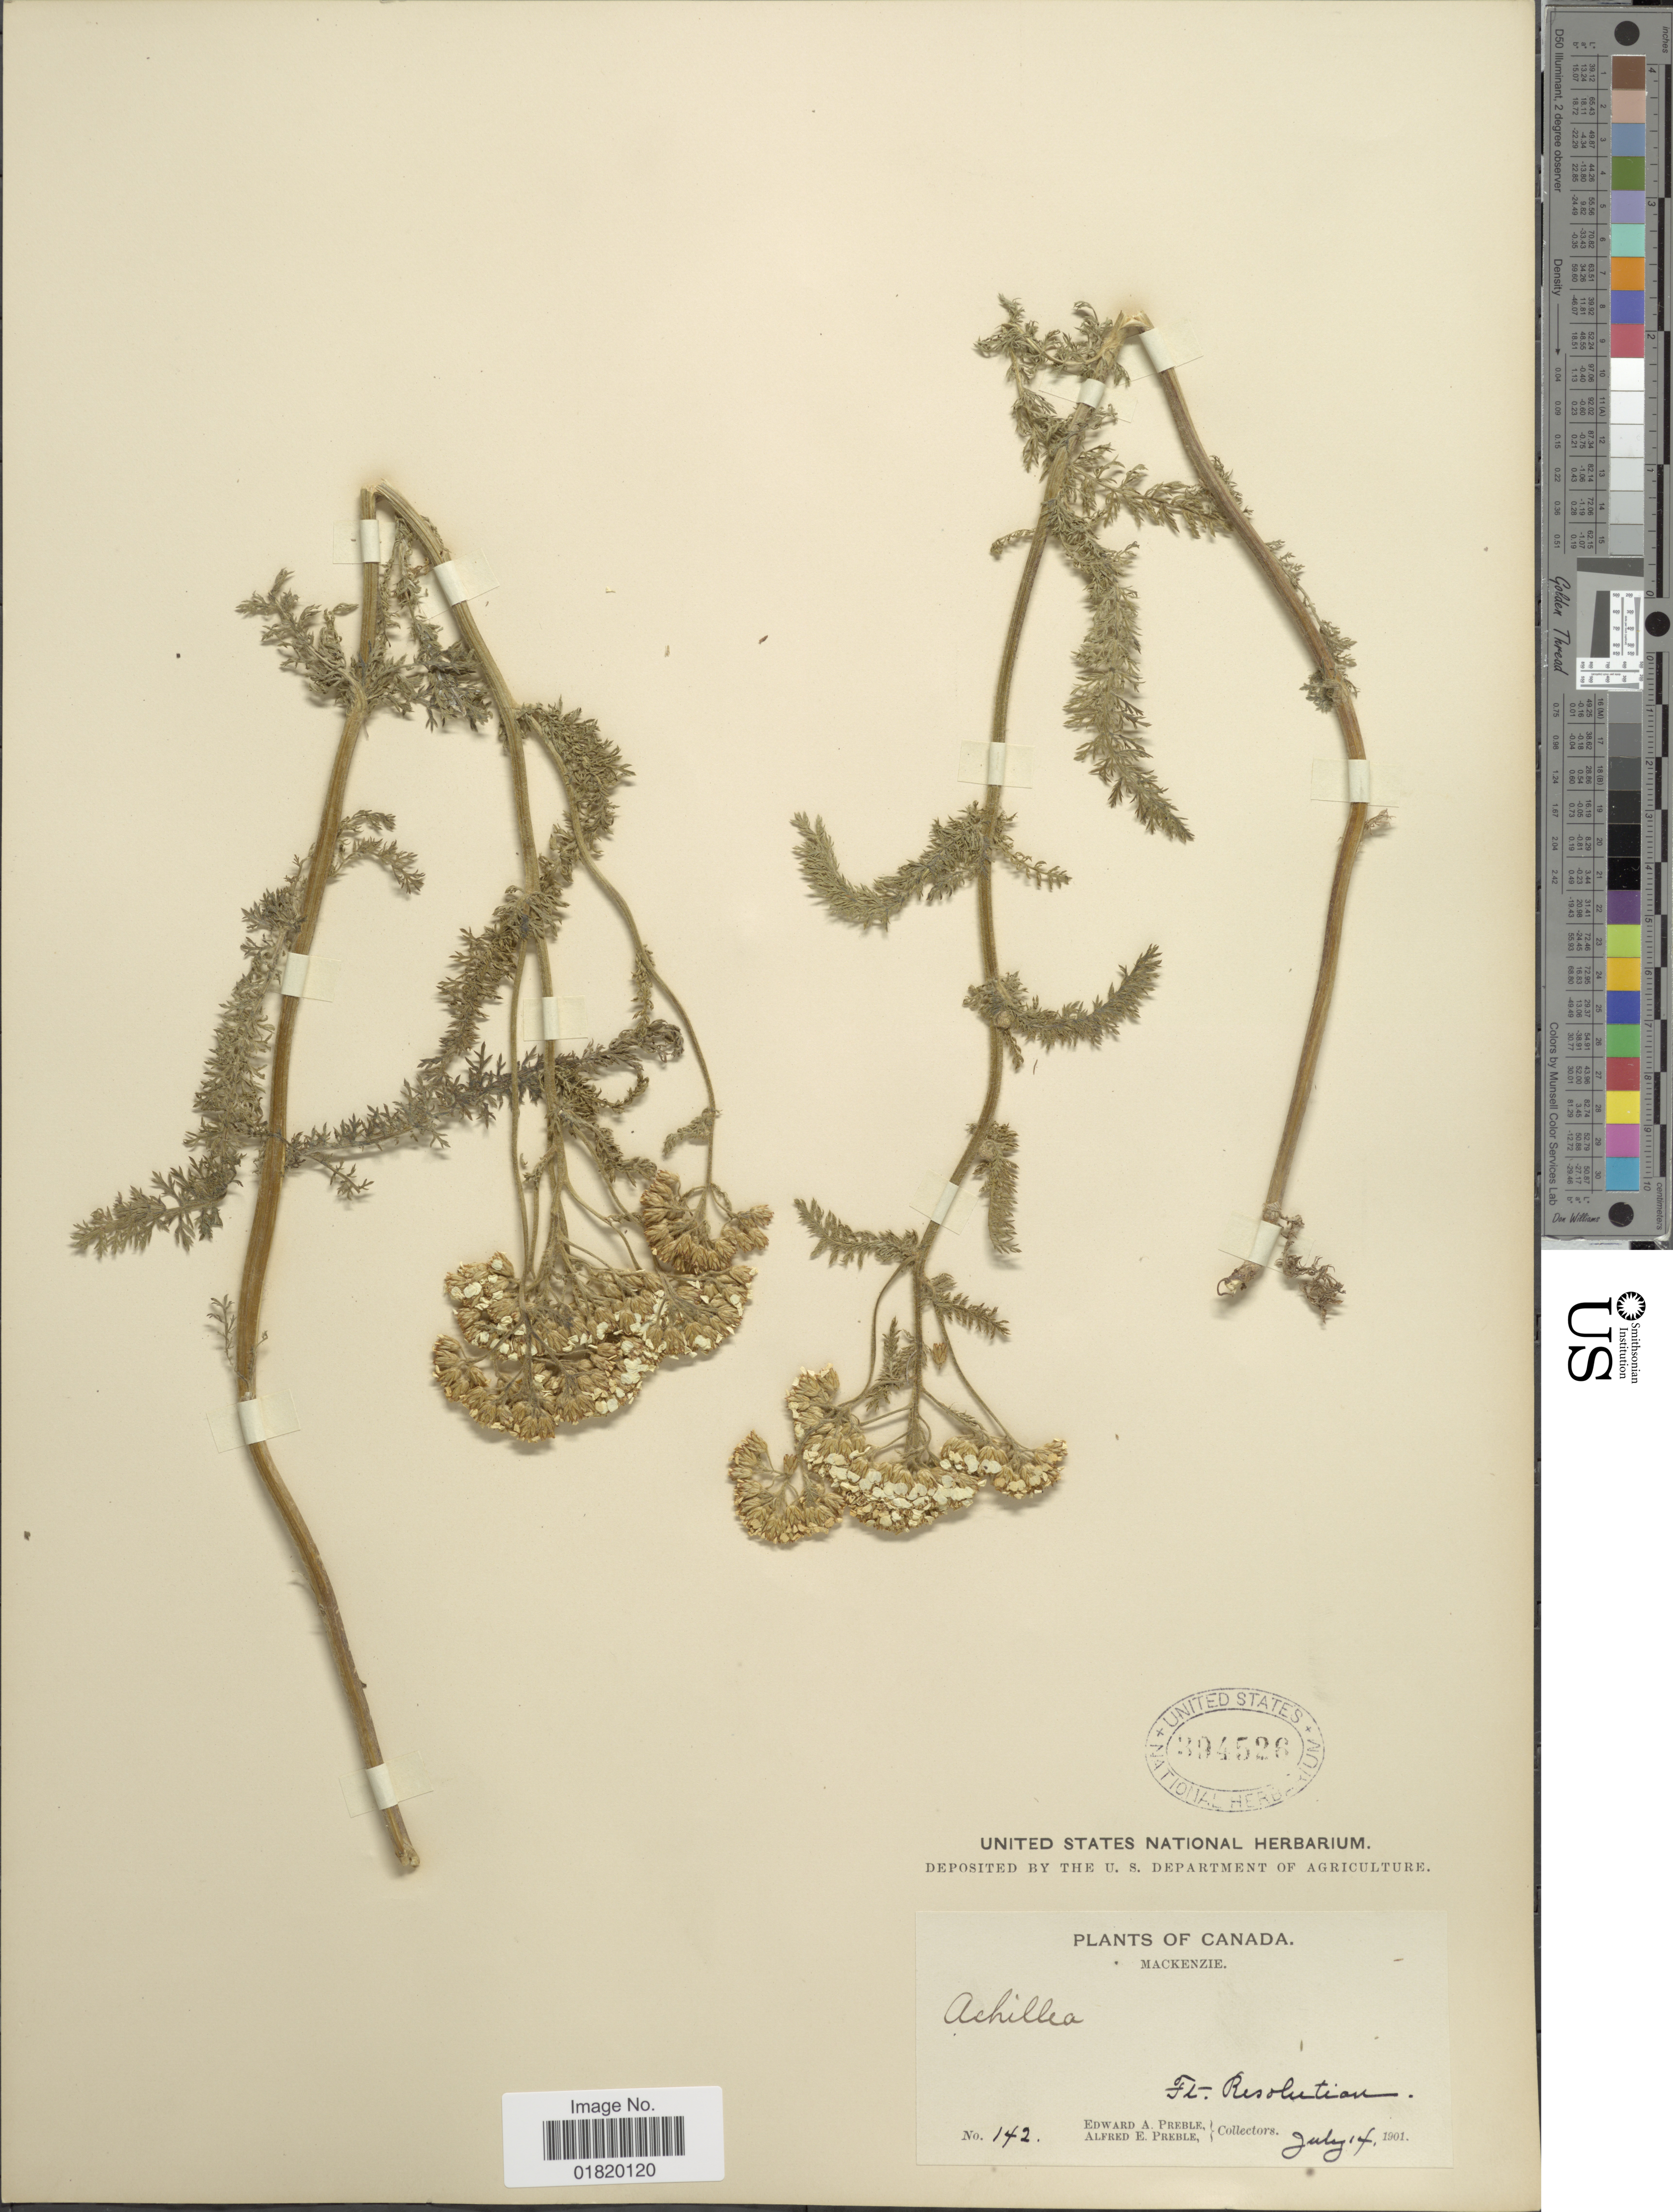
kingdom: Plantae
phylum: Tracheophyta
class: Magnoliopsida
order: Asterales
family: Asteraceae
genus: Achillea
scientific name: Achillea millefolium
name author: L.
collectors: E. Preble & A. Preble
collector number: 142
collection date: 1901-07-14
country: Canada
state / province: British Columbia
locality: Mackenzie. Ft. Resolution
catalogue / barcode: US 3945226